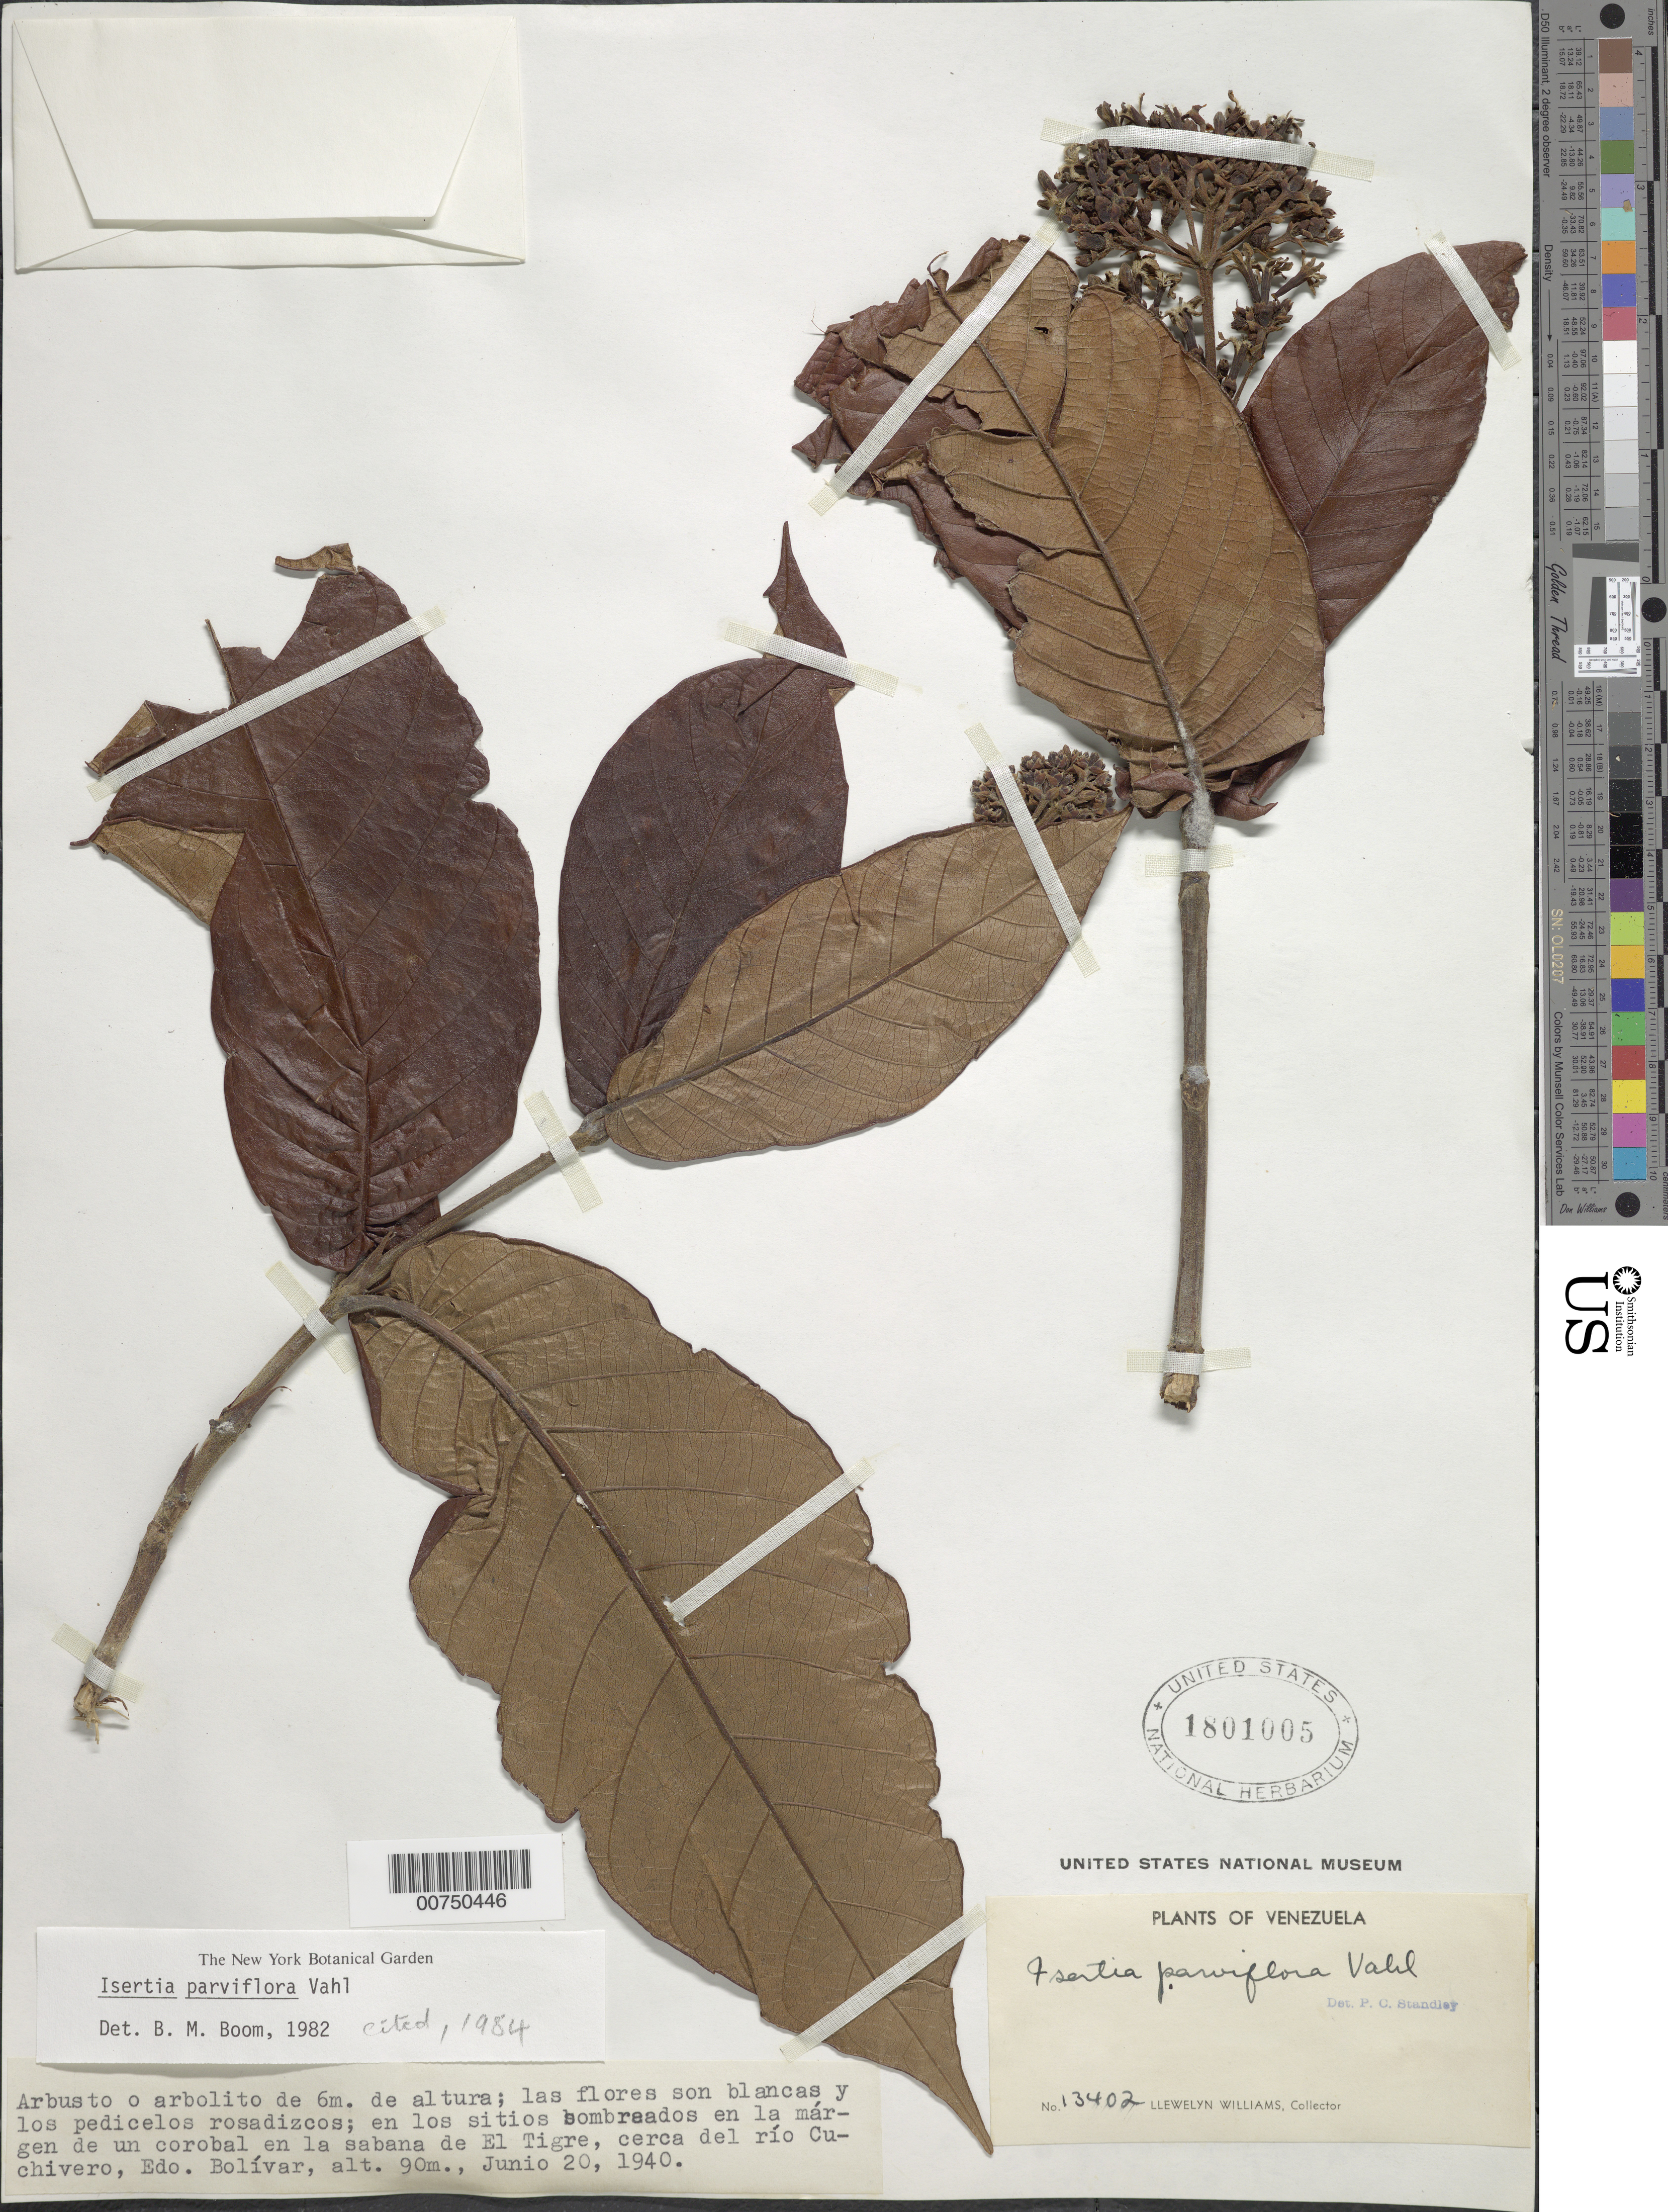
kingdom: Plantae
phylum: Tracheophyta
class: Magnoliopsida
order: Gentianales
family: Rubiaceae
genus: Isertia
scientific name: Isertia parviflora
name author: Vahl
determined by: Boom, B. M.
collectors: Ll. Williams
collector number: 13402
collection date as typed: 20-Jun-40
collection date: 1940-06-20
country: Venezuela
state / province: Bolívar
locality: El Tigre, cerca de El Río Cuchivero; San Vicente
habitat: Sitios sombreados en la margen de un corobal en la sabana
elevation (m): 90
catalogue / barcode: US 1801005